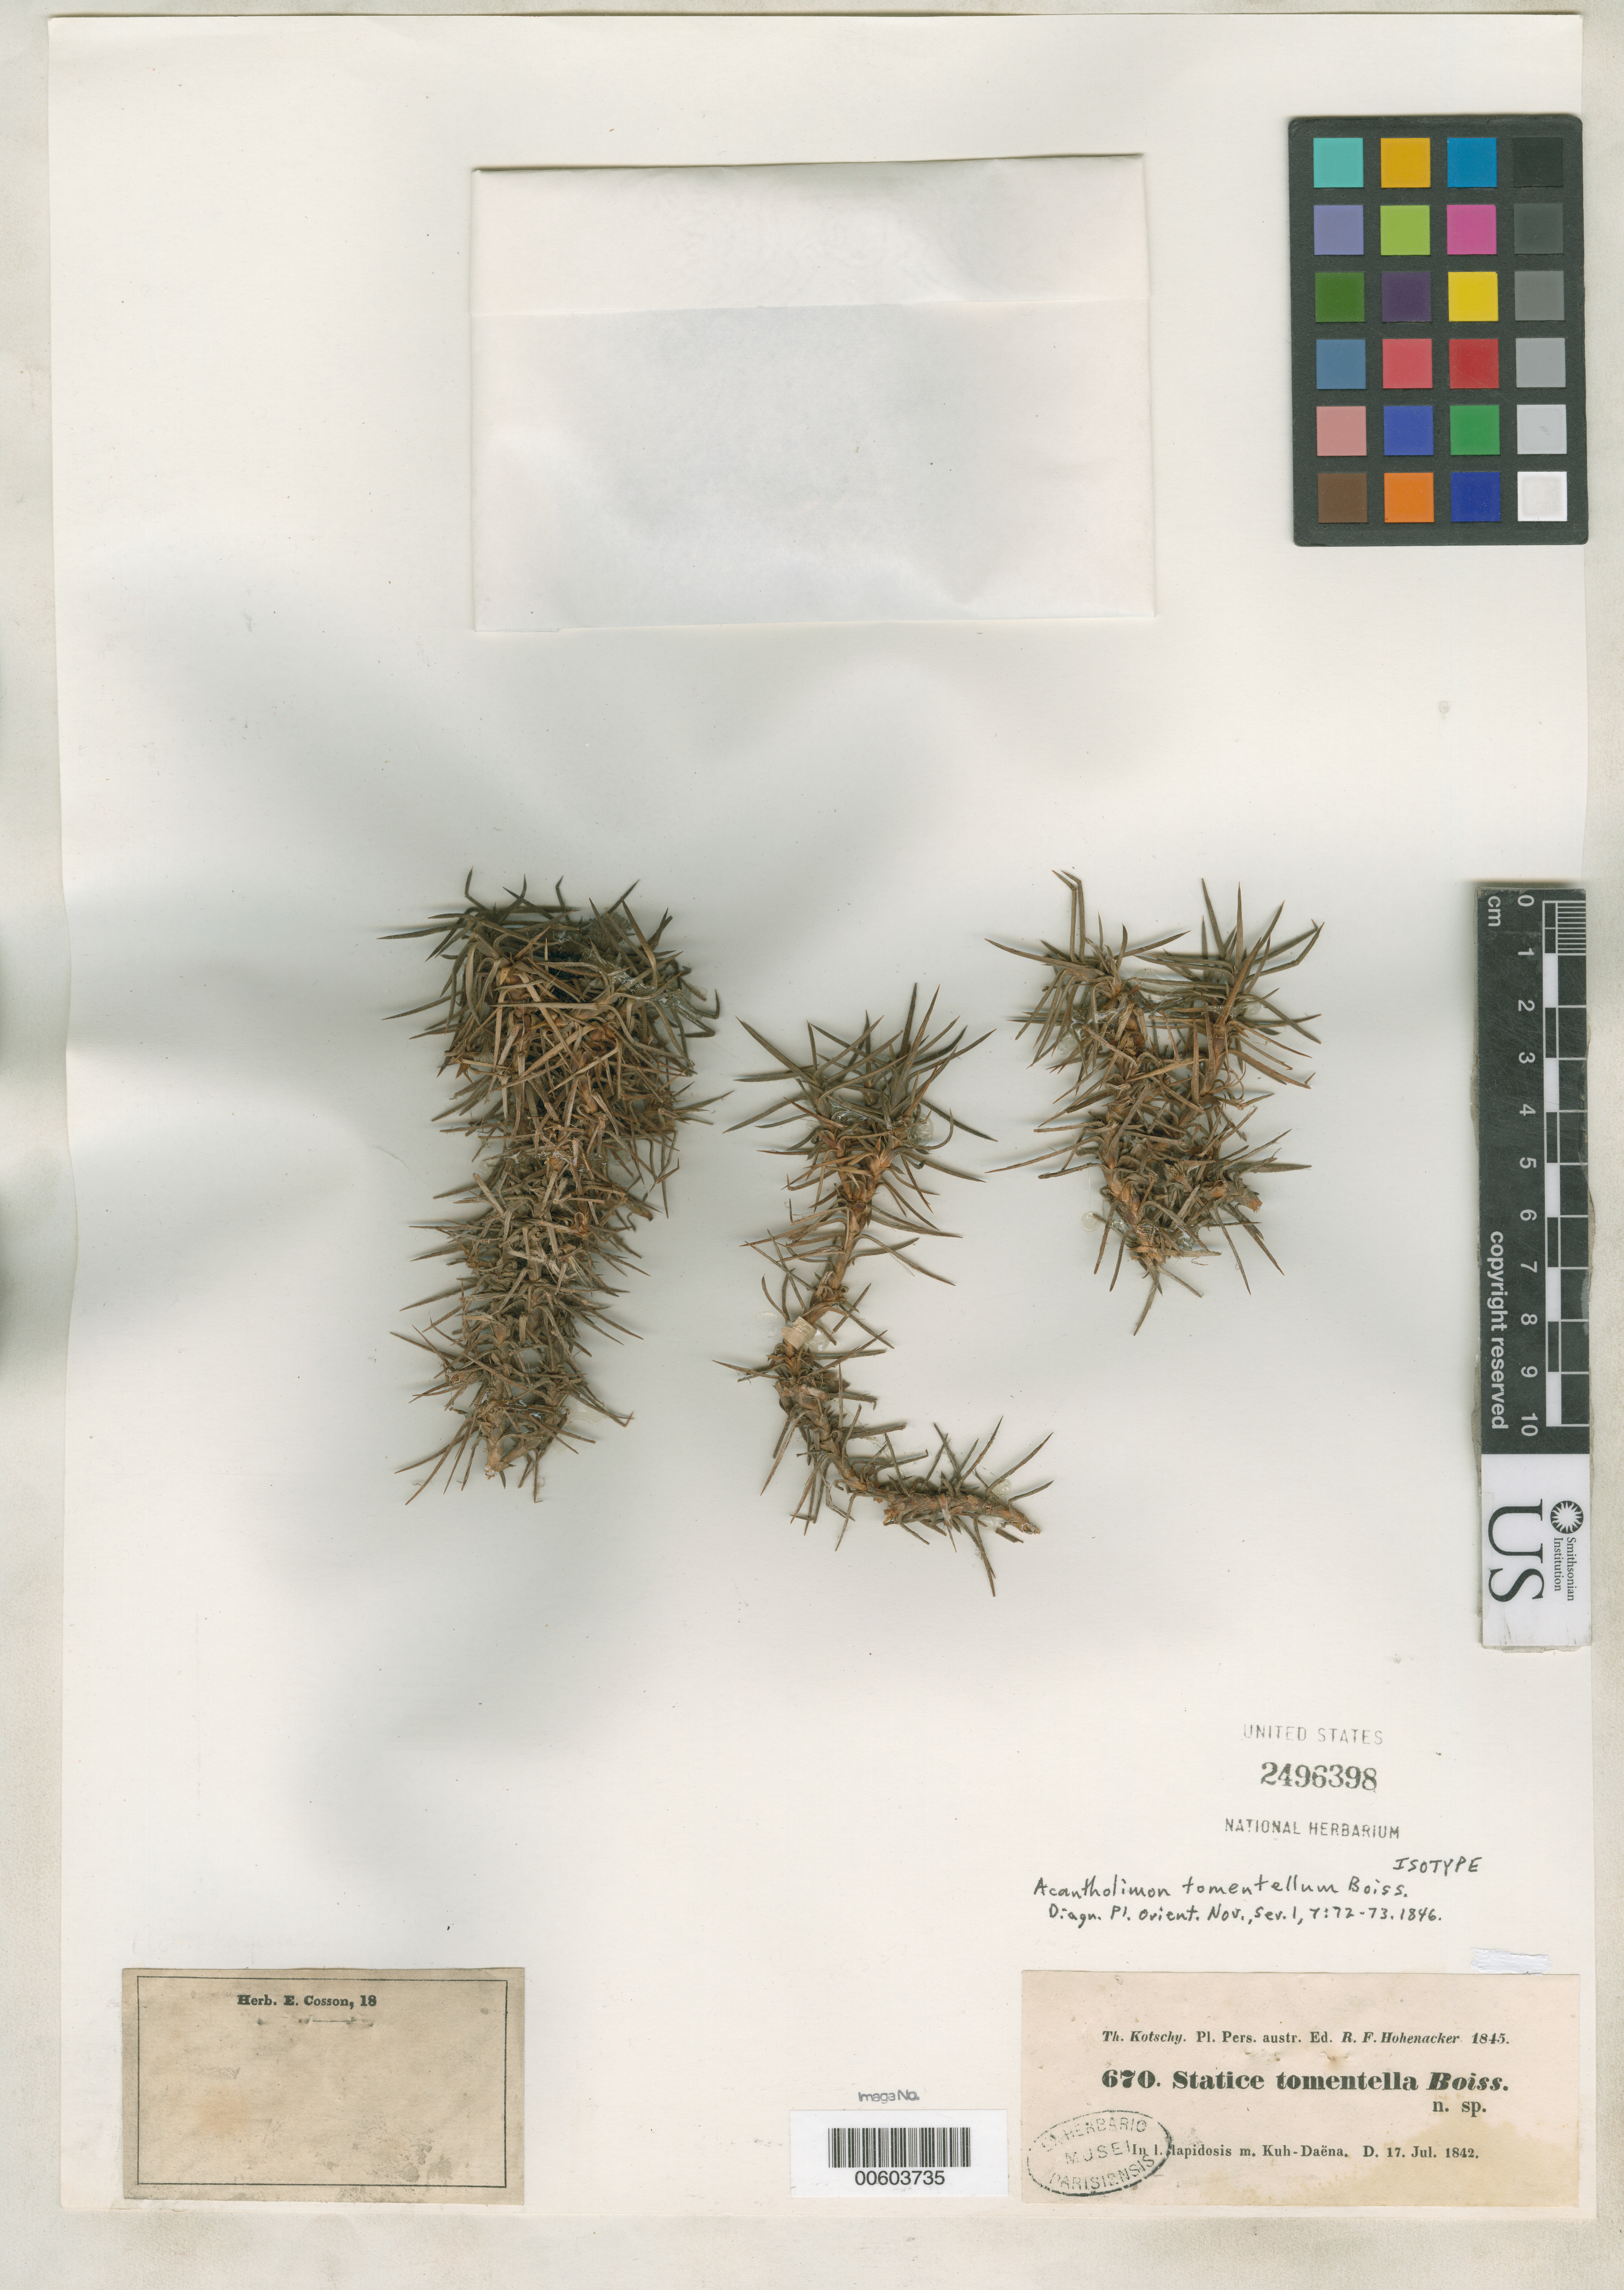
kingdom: Plantae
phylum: Tracheophyta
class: Magnoliopsida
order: Caryophyllales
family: Plumbaginaceae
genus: Acantholimon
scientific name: Acantholimon tomentellum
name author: Boiss.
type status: Isotype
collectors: K. G. Kotschy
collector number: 670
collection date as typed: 17 Jul 1842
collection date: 1842-07-17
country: Iran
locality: In lapidosis Mt. Kuh - Daena.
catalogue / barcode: US 2496398